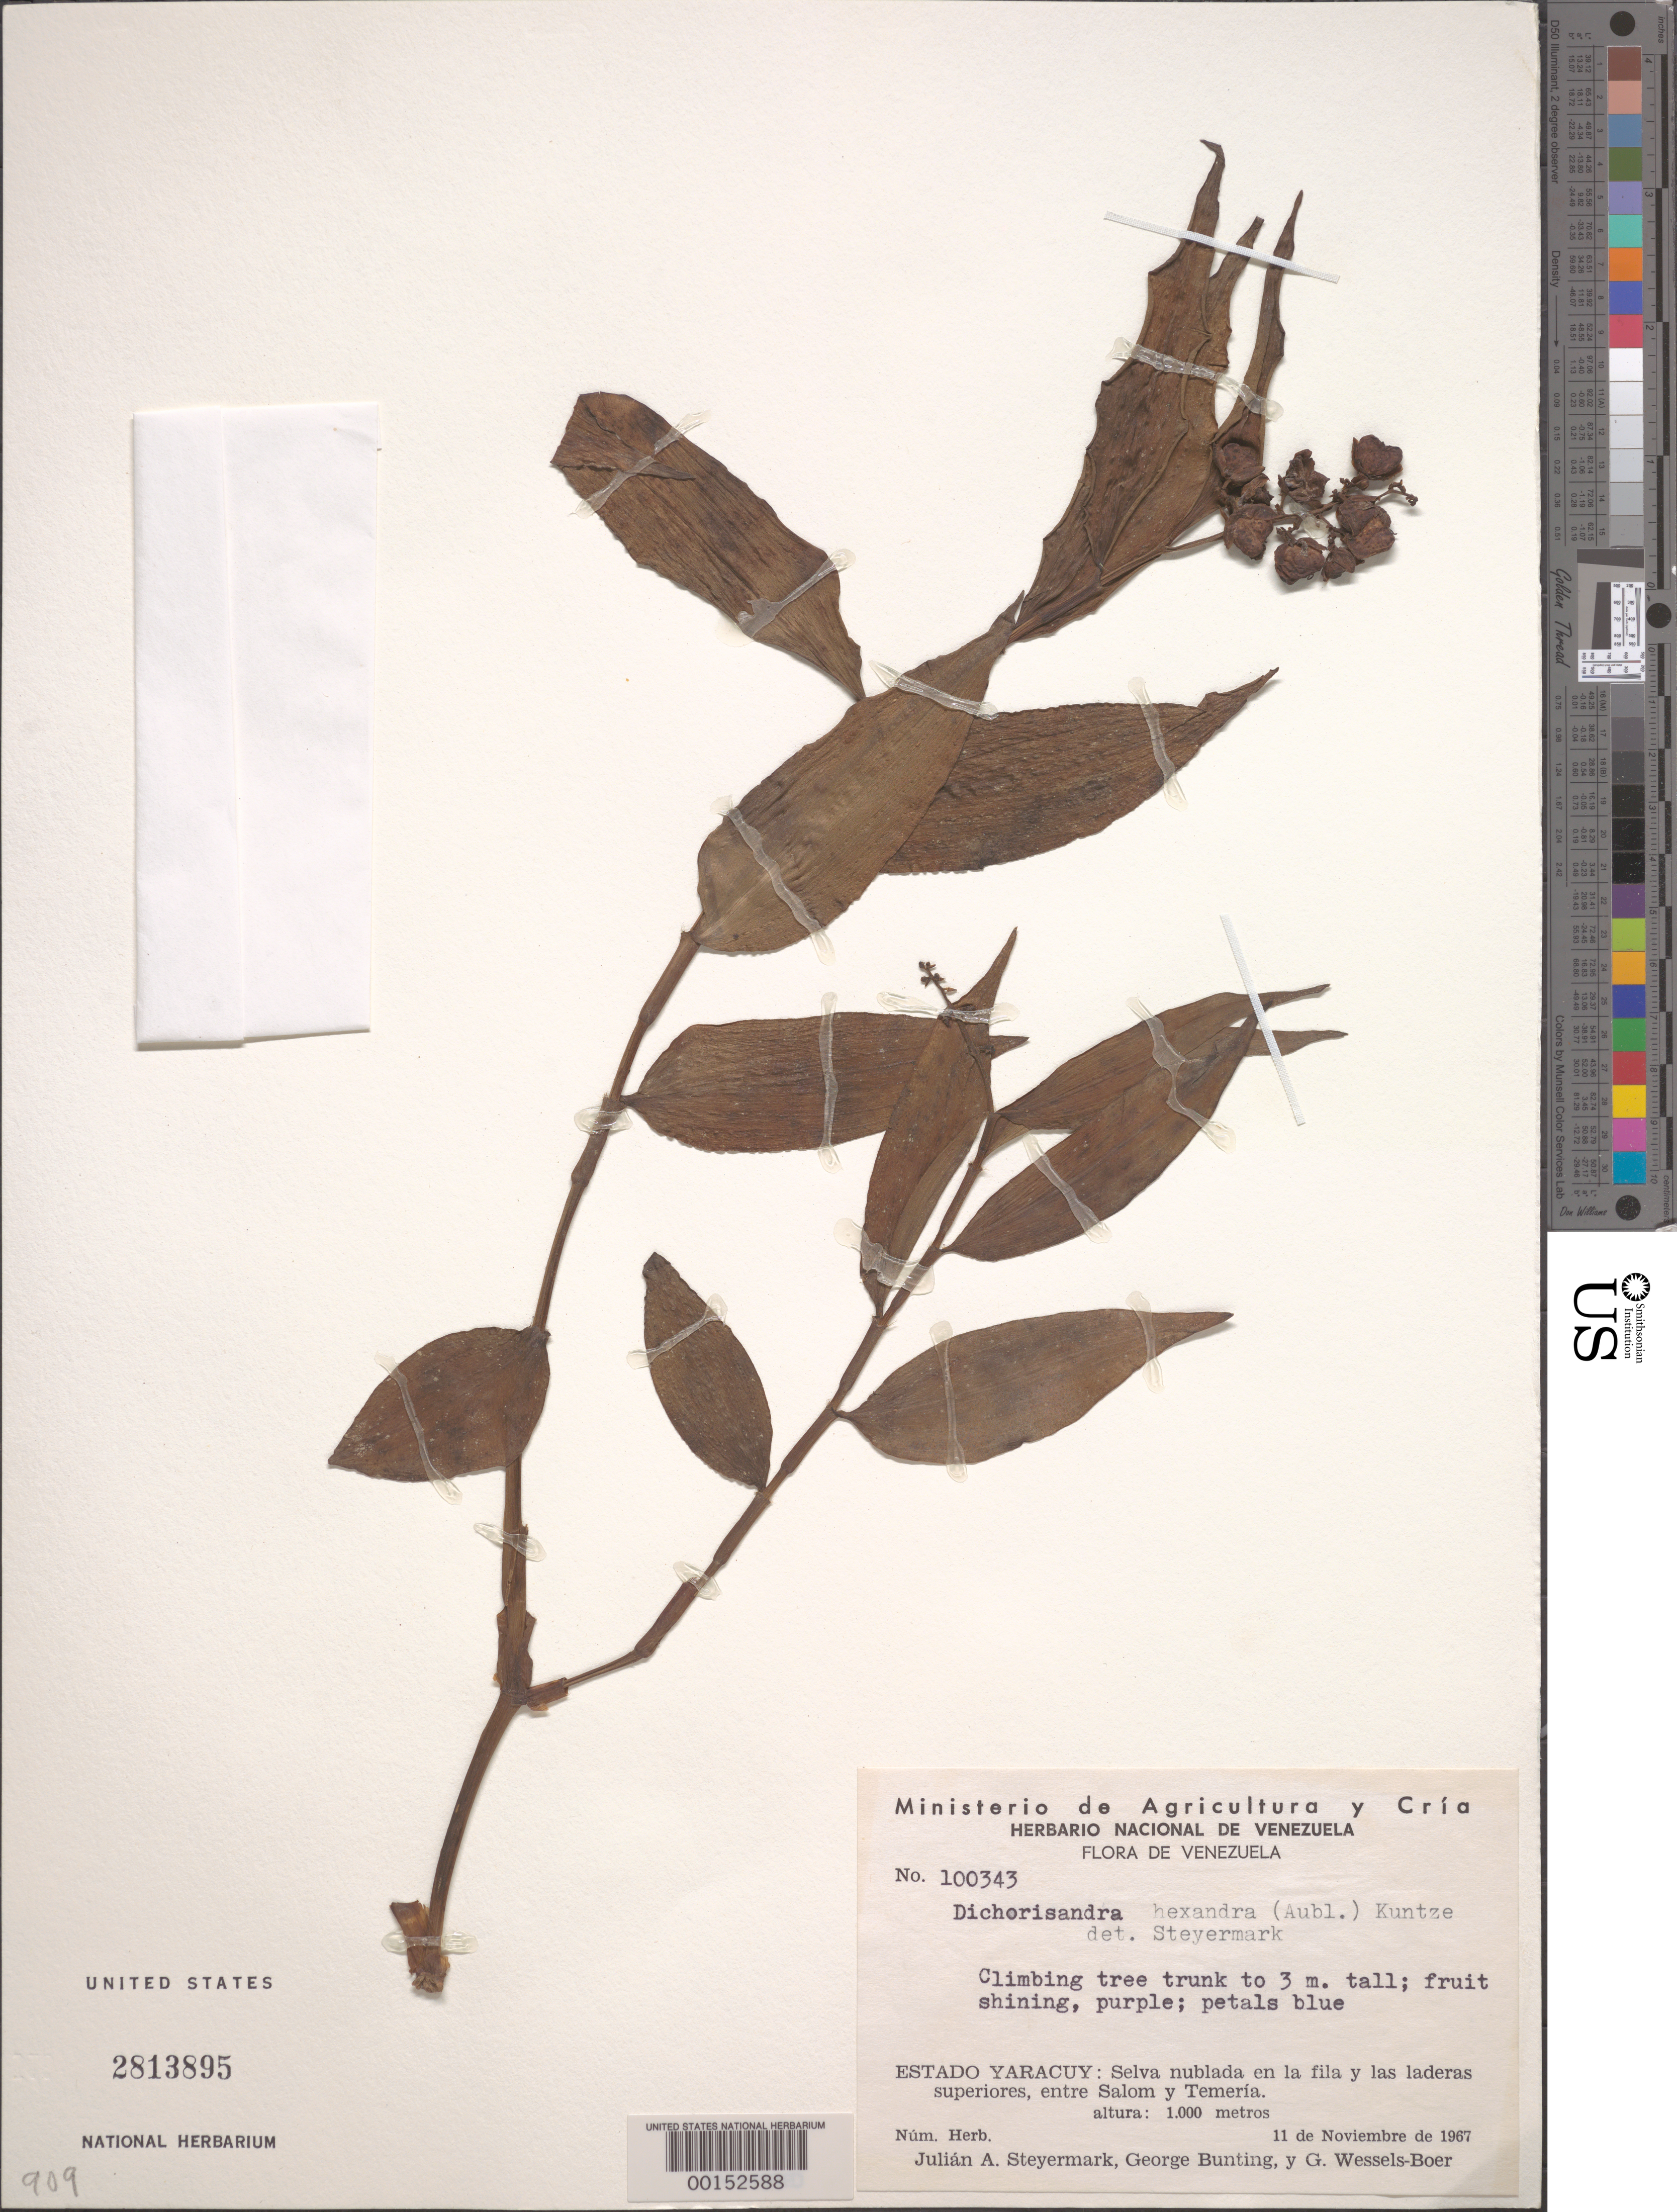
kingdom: Plantae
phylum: Tracheophyta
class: Liliopsida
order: Commelinales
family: Commelinaceae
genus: Dichorisandra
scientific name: Dichorisandra hexandra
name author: (Aubl.) Standl.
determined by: Steyermark, Julian A., (VEN)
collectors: J. Steyermark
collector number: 100343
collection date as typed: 11 Nov 1967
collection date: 1967-11-11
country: Venezuela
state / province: Yaracuy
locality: Between salom and temeria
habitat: Thicket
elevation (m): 1000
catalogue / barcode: US 2813895